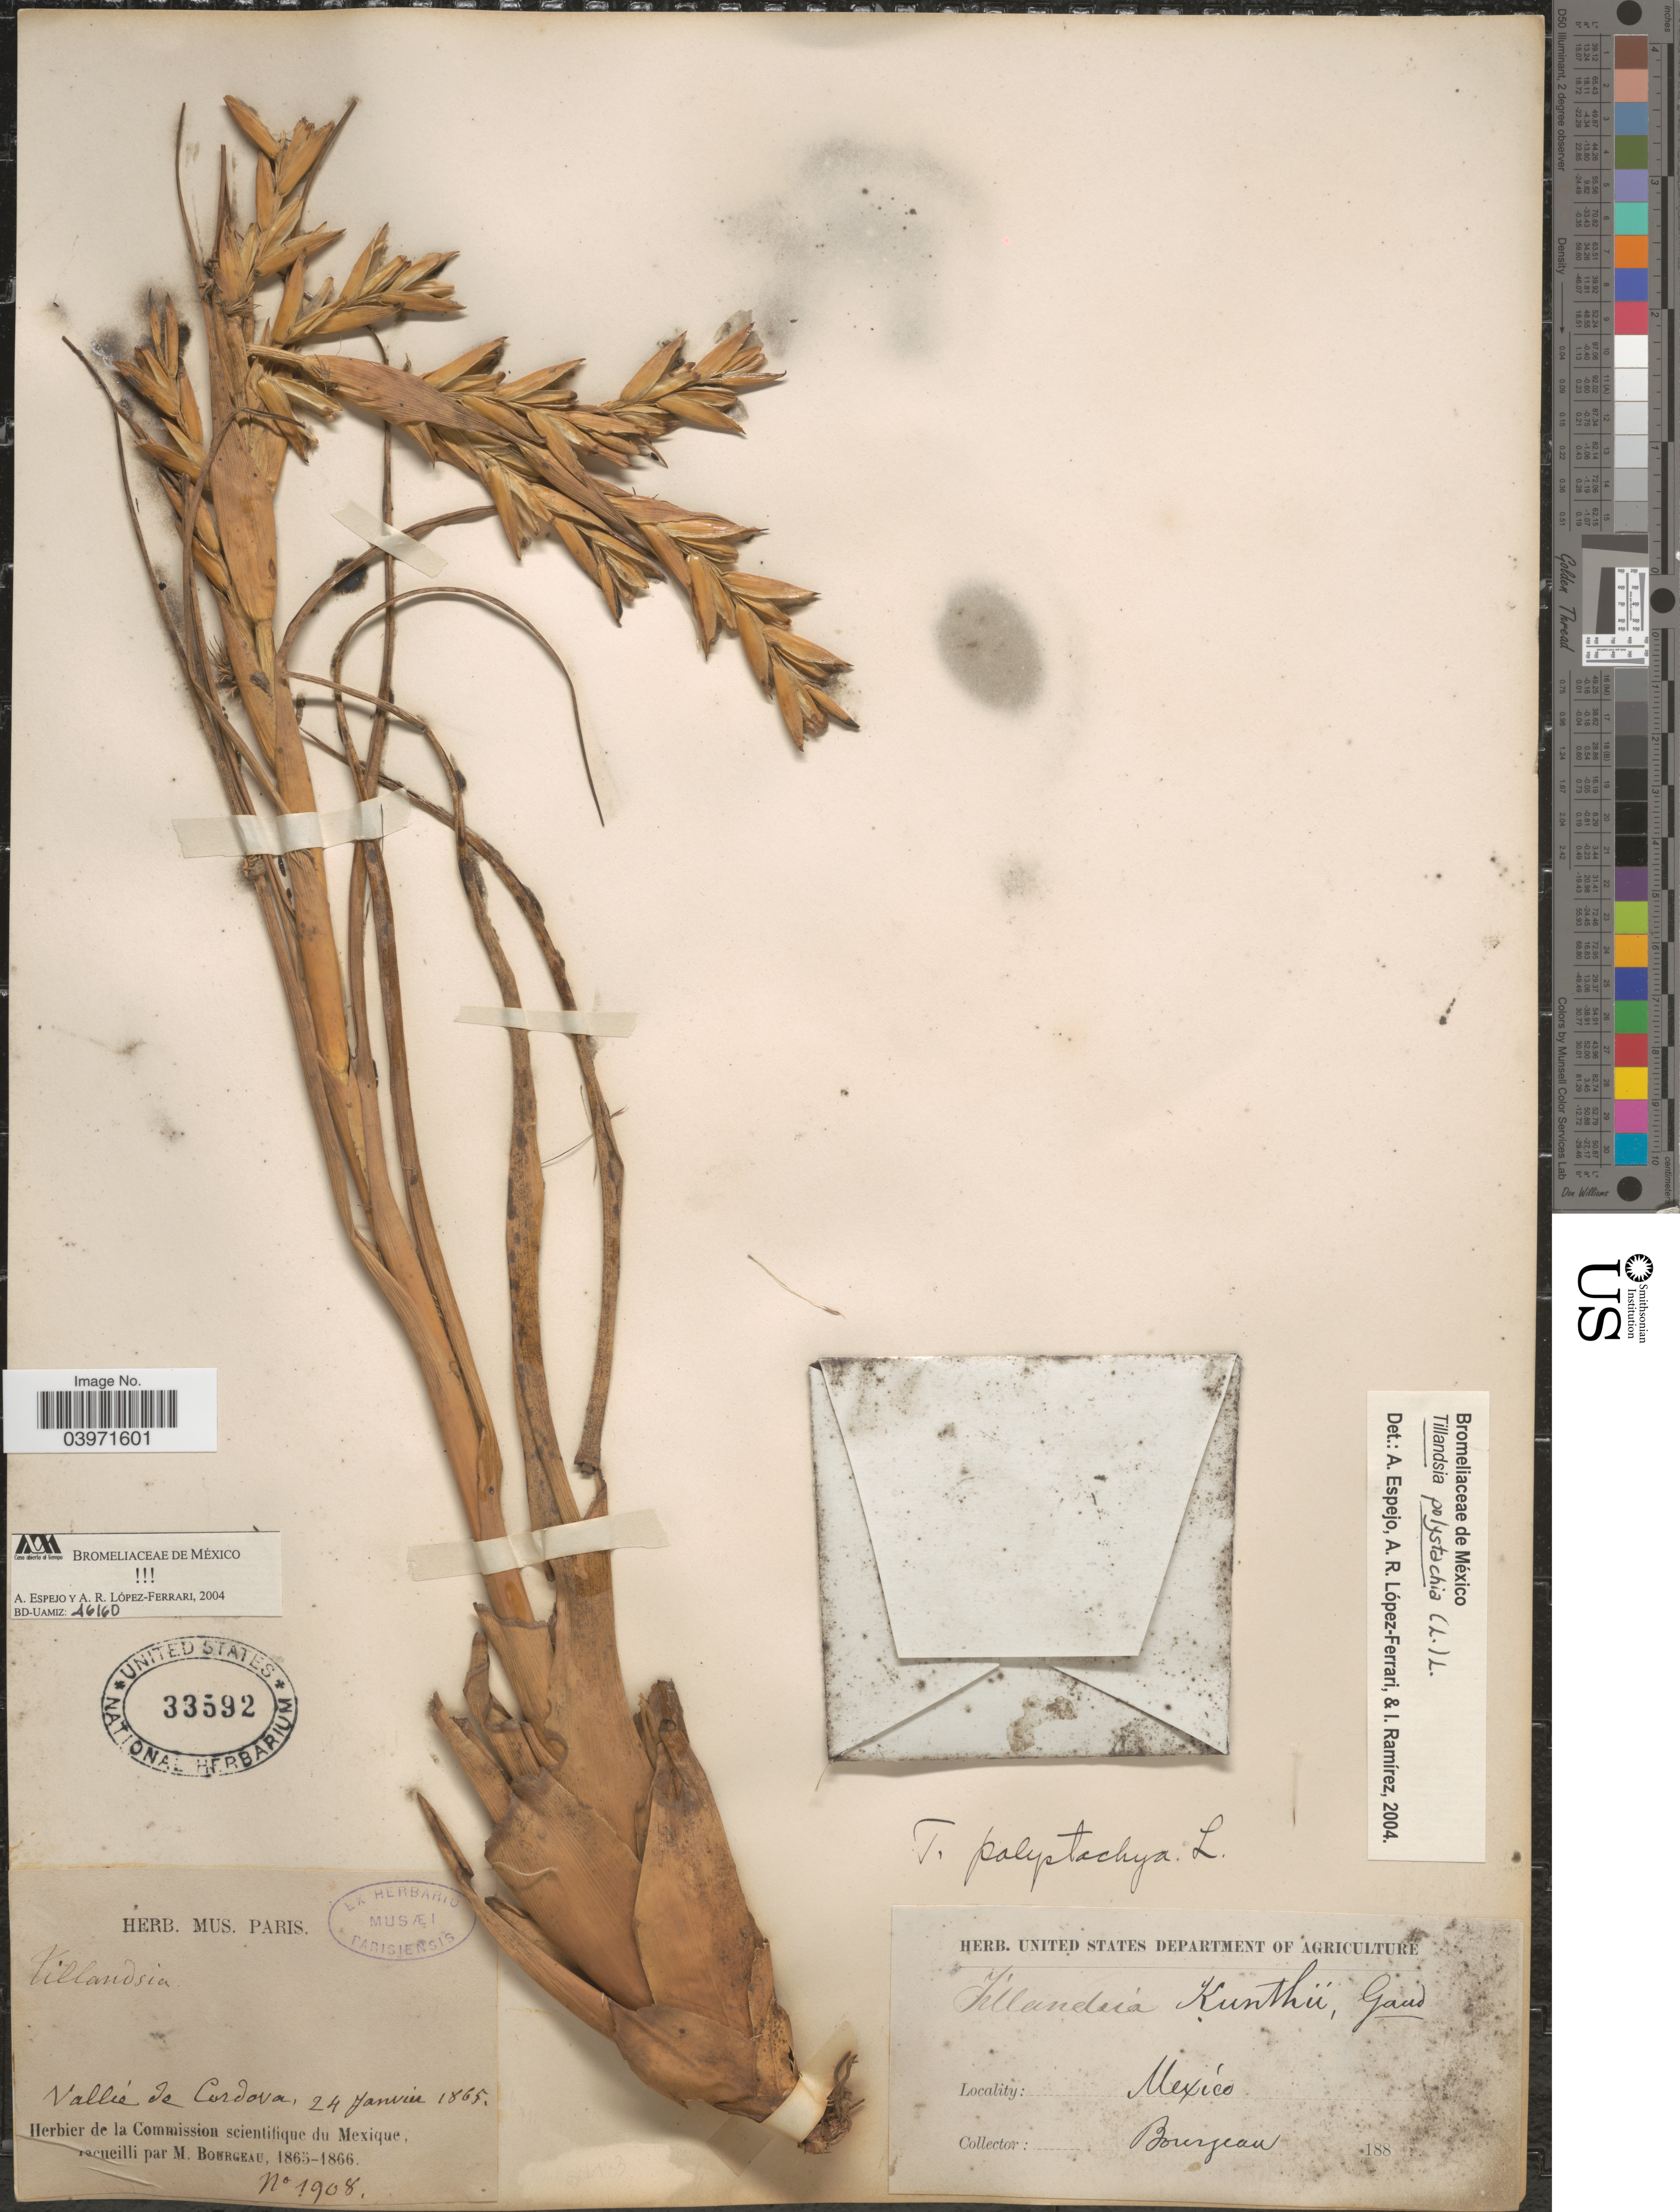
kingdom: Plantae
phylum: Tracheophyta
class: Liliopsida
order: Poales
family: Bromeliaceae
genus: Tillandsia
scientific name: Tillandsia polystachia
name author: (L.) L.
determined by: Espejo, Adolfo; López Ferrari, Ana R.; Ramírez M., Ivon M.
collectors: M. Borgeau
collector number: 1908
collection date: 1865-01-24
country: Mexico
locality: Vallée de Cordova.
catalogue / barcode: US 33592